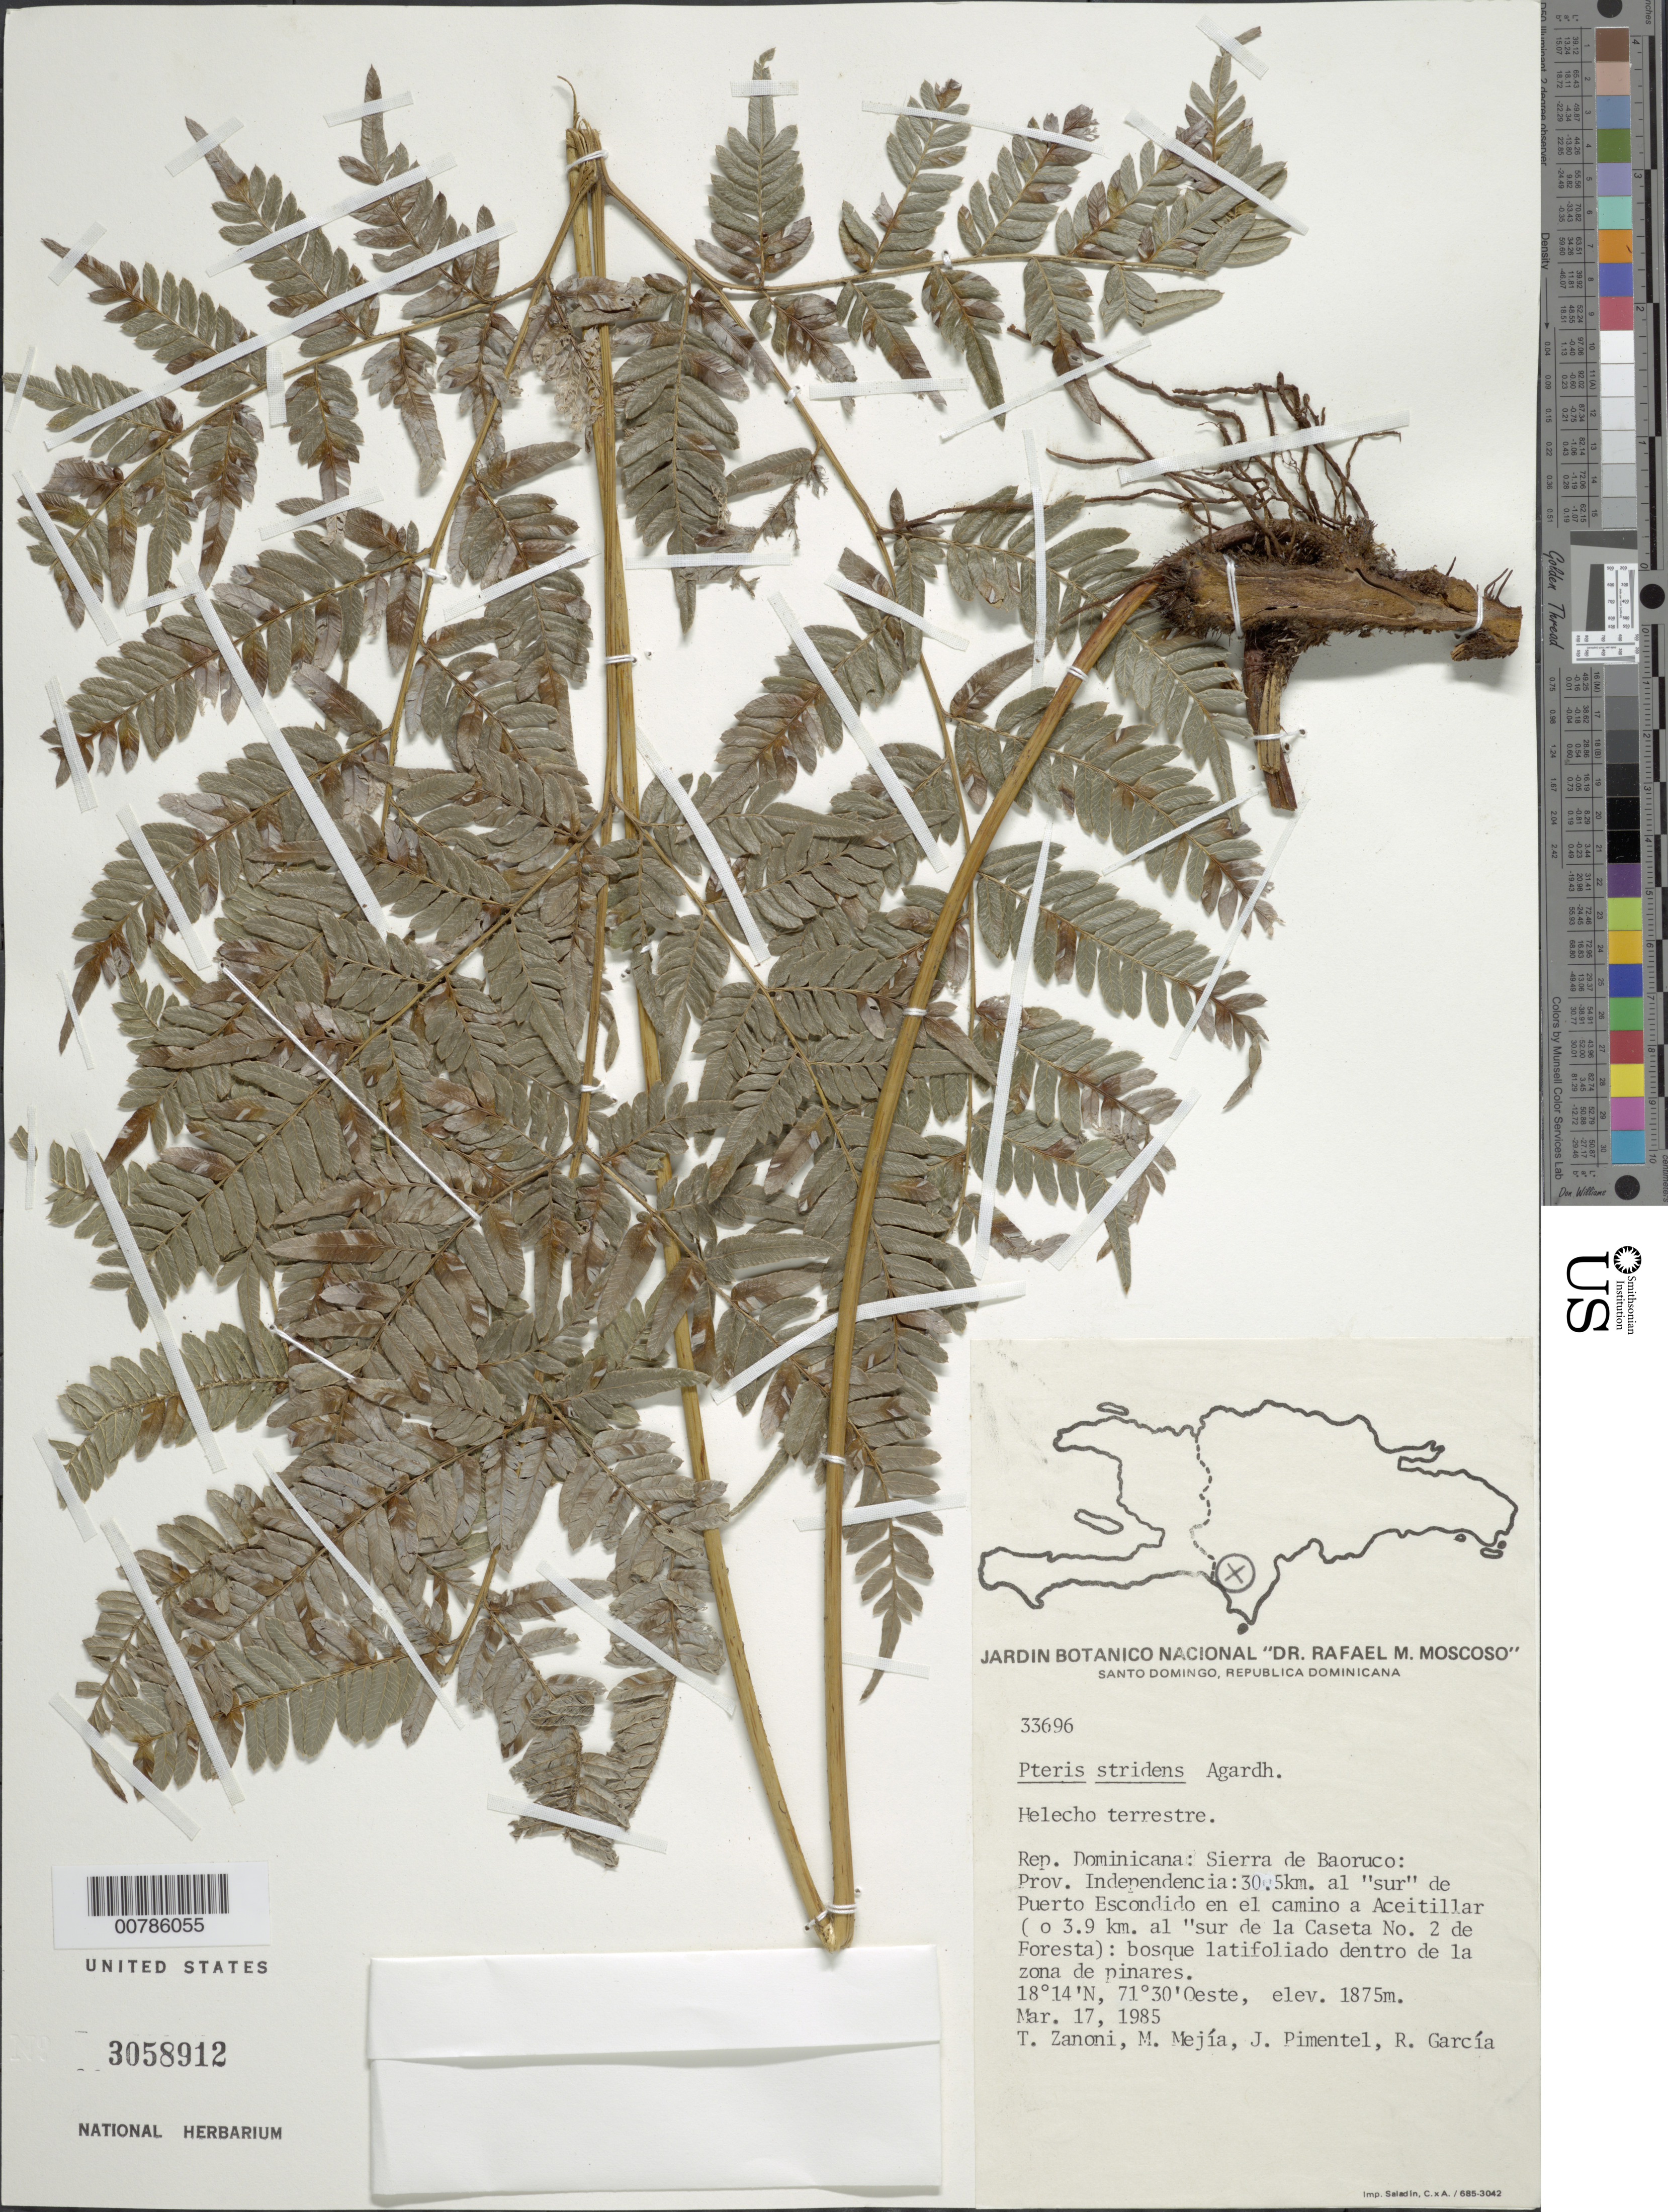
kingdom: Plantae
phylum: Tracheophyta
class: Polypodiopsida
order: Polypodiales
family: Pteridaceae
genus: Pteris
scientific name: Pteris stridens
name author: J. Agardh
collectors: T. A. Zanoni, M. Mejia, J. Pimentel & R. G. García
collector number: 33696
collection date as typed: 17 Mar 1985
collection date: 1985-03-17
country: Dominican Republic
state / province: Independencia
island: Hispaniola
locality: Sierra de Baoruco, 30.5 km "sur" de Puerto Escondido en el camino a Aceitillar (o 3.9 km al "sur de la Caseta No. 2 de Foresta)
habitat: Bosque latifoliado dentro de la zona de pinares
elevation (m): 1875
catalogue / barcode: US 3058912